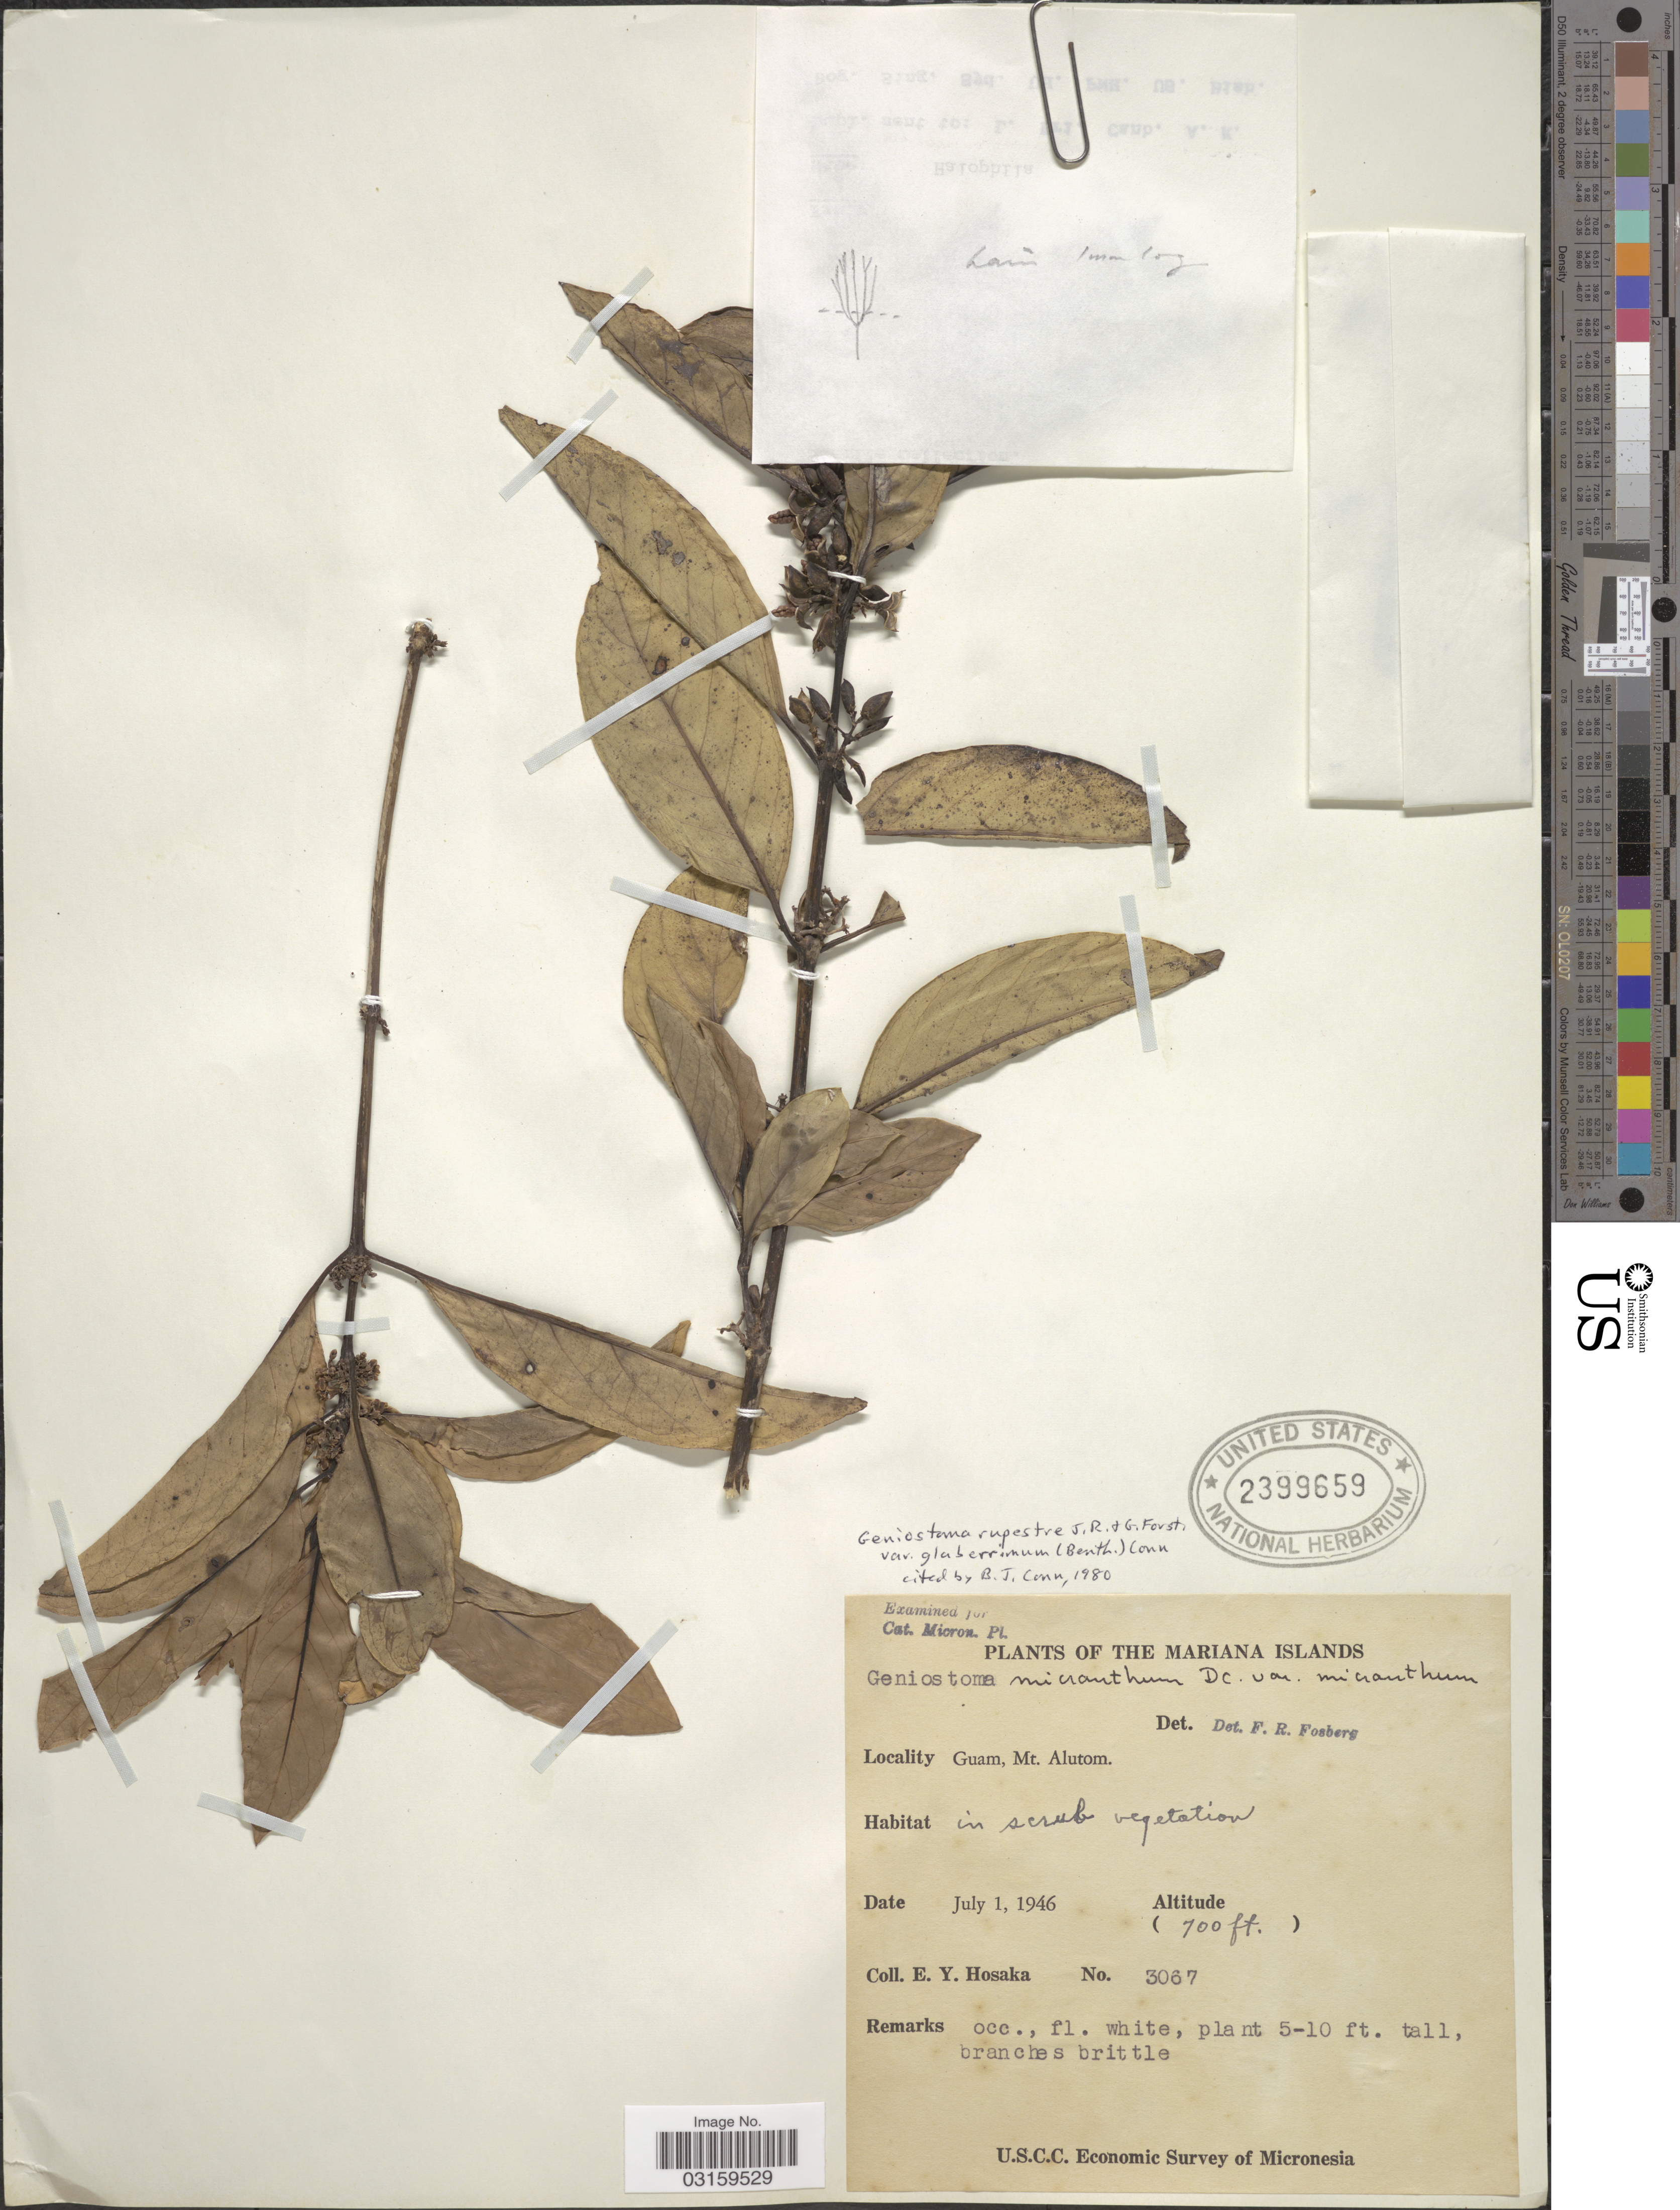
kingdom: Plantae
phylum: Tracheophyta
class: Magnoliopsida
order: Gentianales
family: Loganiaceae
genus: Geniostoma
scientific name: Geniostoma rupestre var. glaberrimum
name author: J.R. Forst. & G. Forst.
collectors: E. Y. Hosaka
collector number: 3067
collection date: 1946-07-01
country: Guam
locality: Mariana Islands. Mt. Alutom.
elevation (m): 213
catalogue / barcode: US 2399659